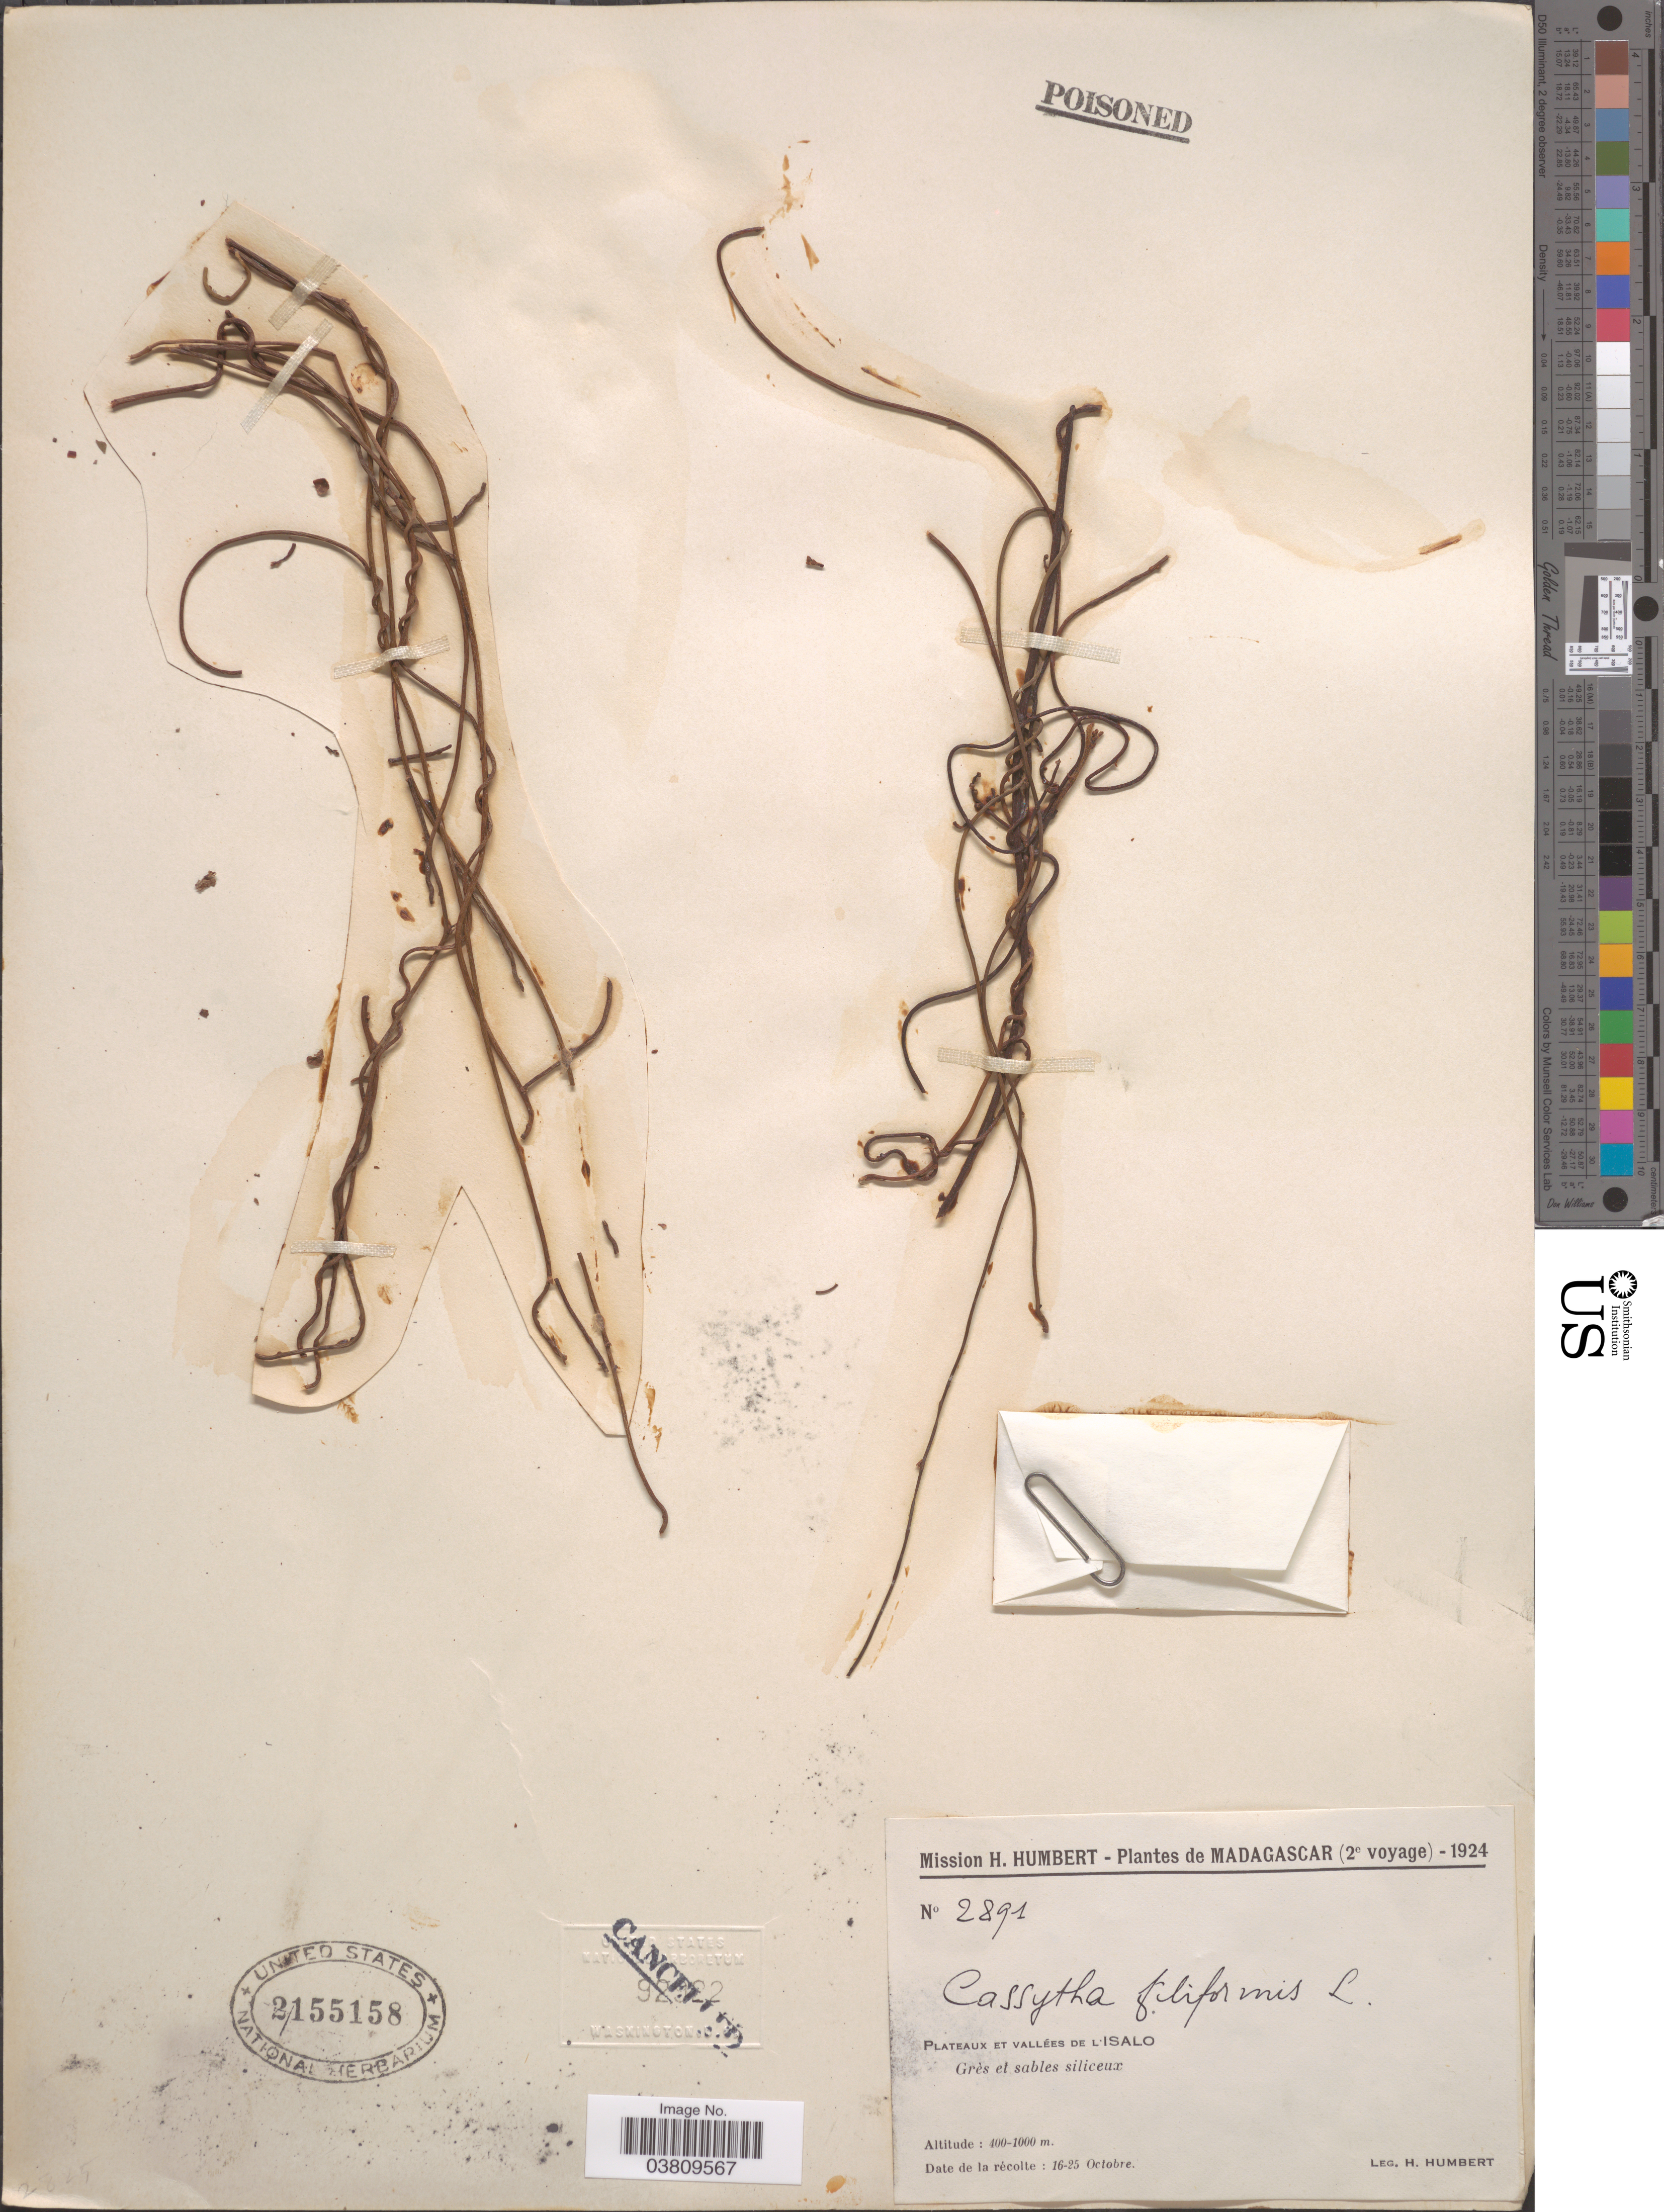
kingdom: Plantae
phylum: Tracheophyta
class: Magnoliopsida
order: Laurales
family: Lauraceae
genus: Cassytha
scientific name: Cassytha filiformis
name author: L.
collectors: H. Humbert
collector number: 2891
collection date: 1924-10-16/1924-10-25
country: Madagascar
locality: Plateaux et vallées de l'Isalo.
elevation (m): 400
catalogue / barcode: US 2155158